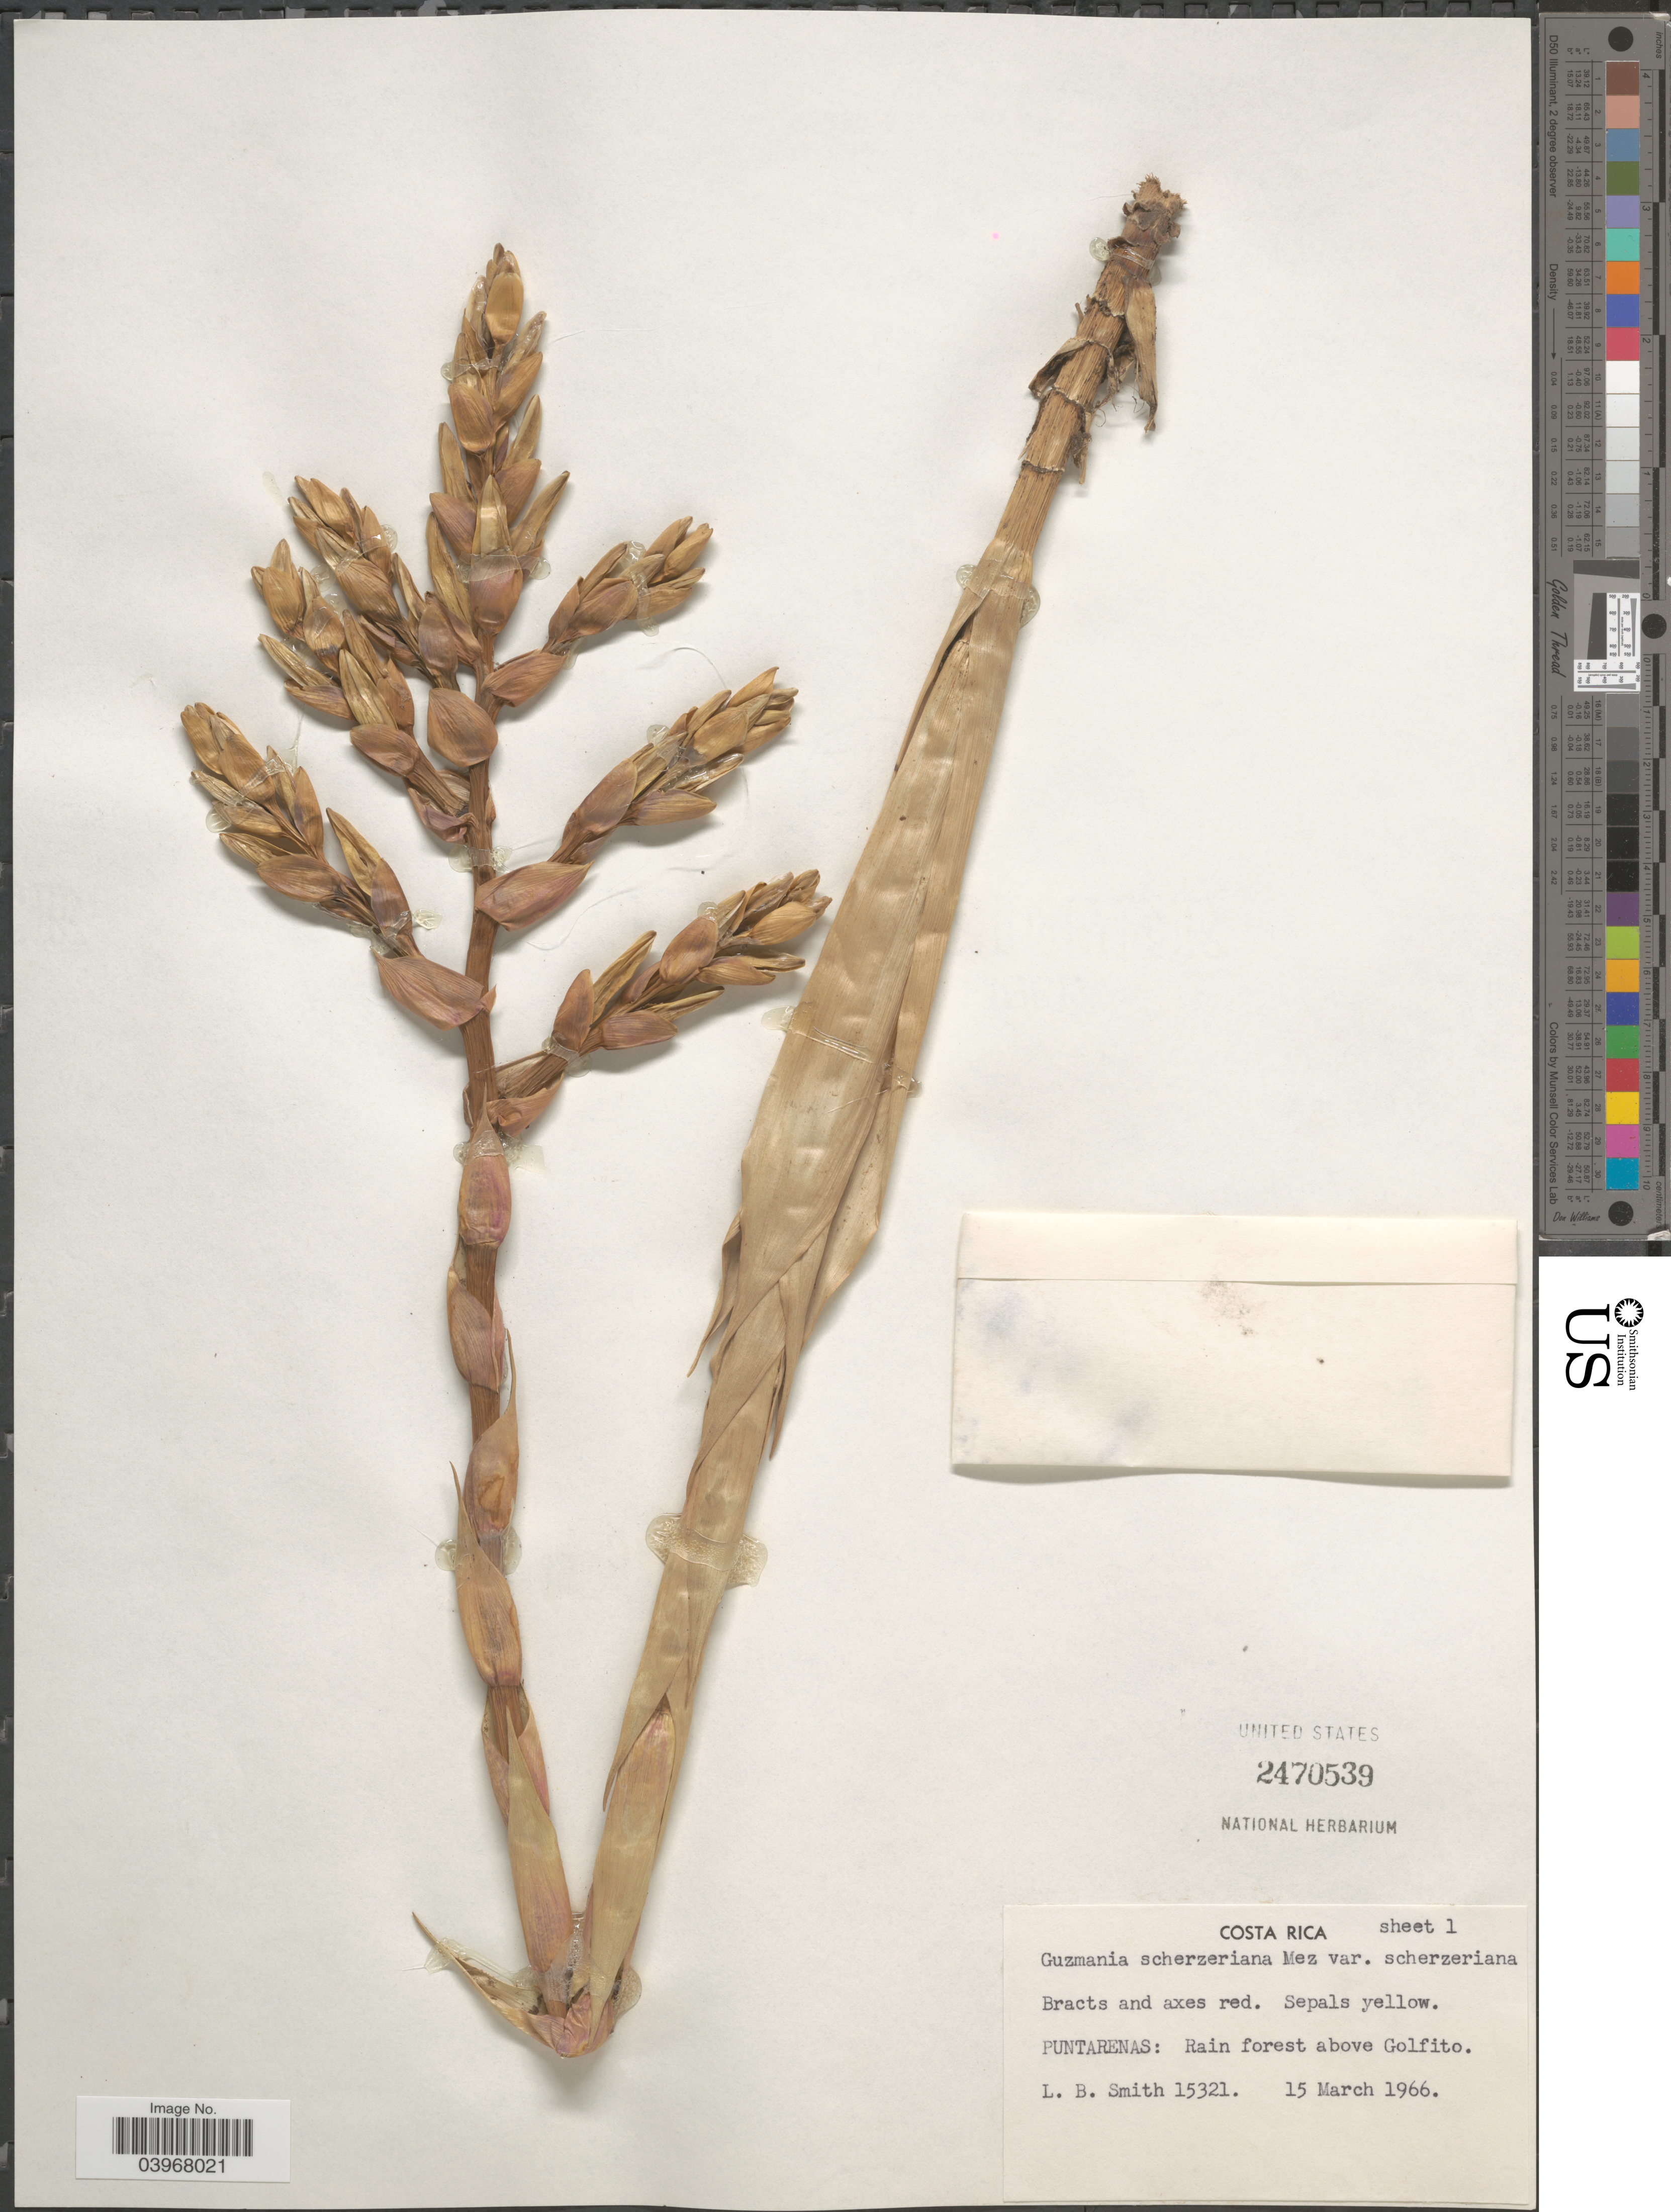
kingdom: Plantae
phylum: Tracheophyta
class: Liliopsida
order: Poales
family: Bromeliaceae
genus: Guzmania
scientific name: Guzmania scherzeriana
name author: Mez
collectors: L. Smith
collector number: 15321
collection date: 1966-03-15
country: Costa Rica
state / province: Puntarenas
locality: Rain forest above Golfito.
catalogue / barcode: US 2470539